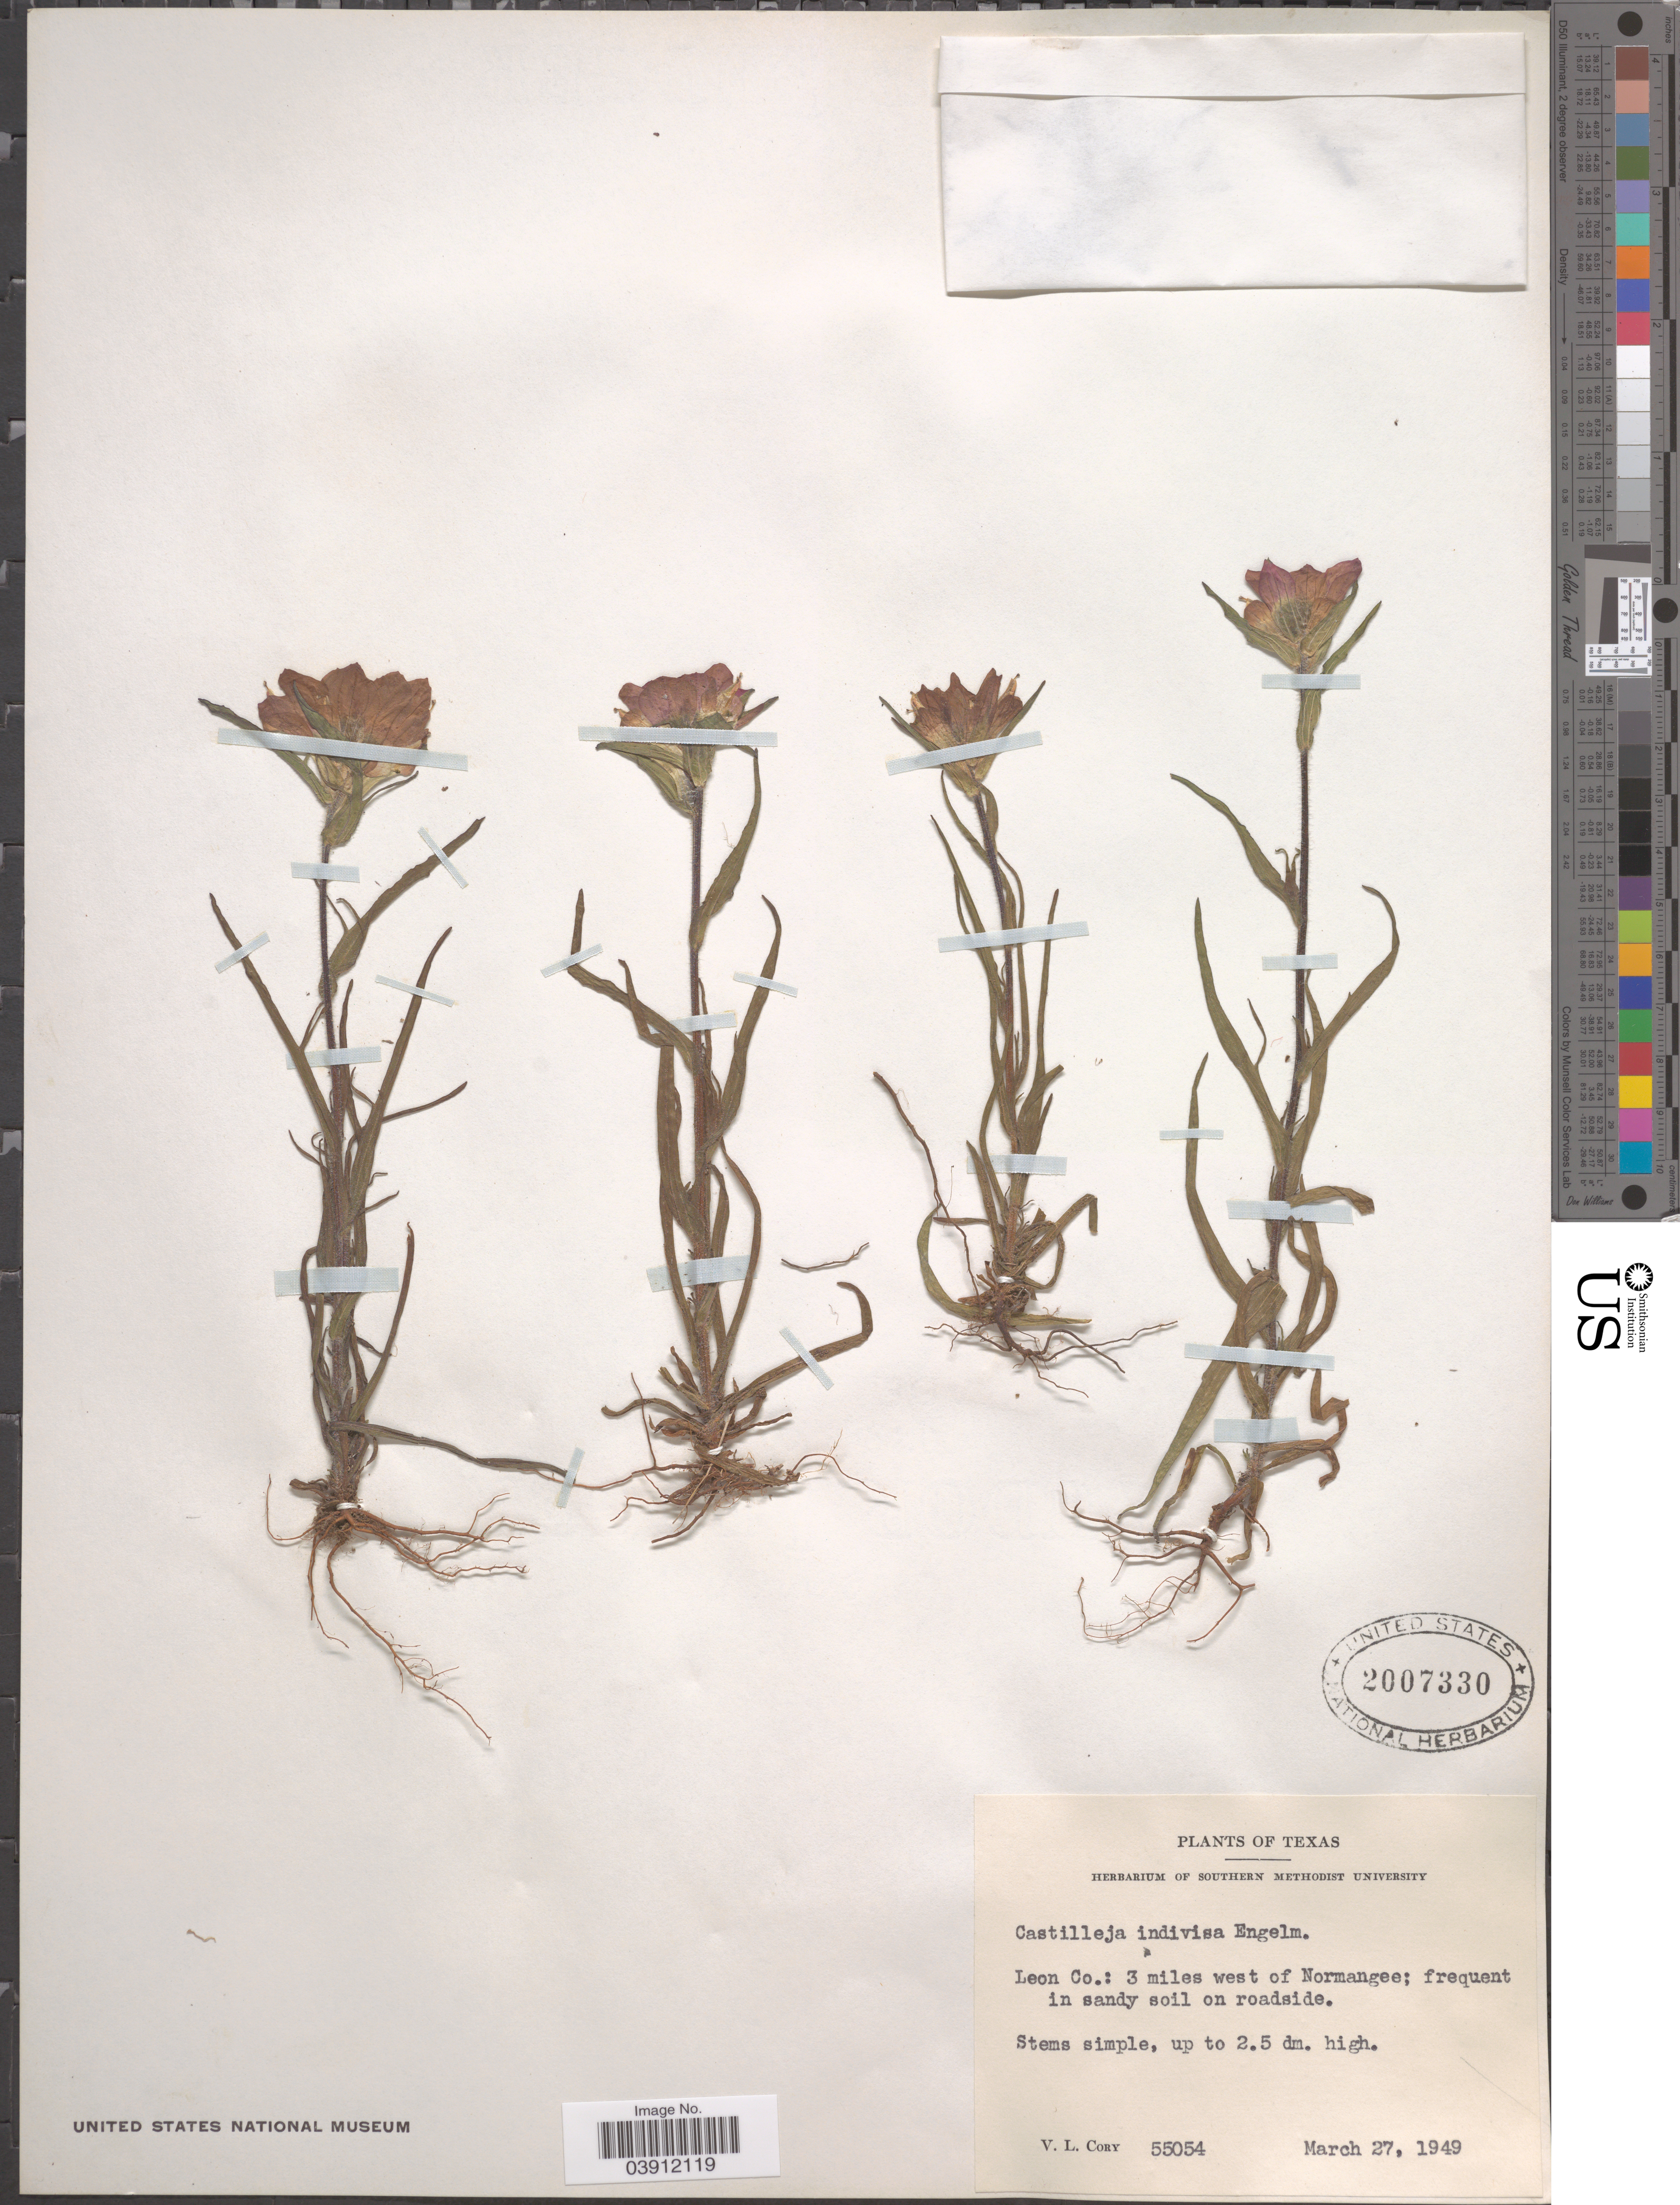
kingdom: Plantae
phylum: Tracheophyta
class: Magnoliopsida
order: Lamiales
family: Orobanchaceae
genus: Castilleja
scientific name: Castilleja indivisa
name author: Engelm. in Engelm. & A. Gray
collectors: V. Cory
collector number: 55054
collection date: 1949-03-27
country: United States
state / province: Texas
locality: Leon Co.: 3 miles west of Normangee.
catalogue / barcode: US 2007330